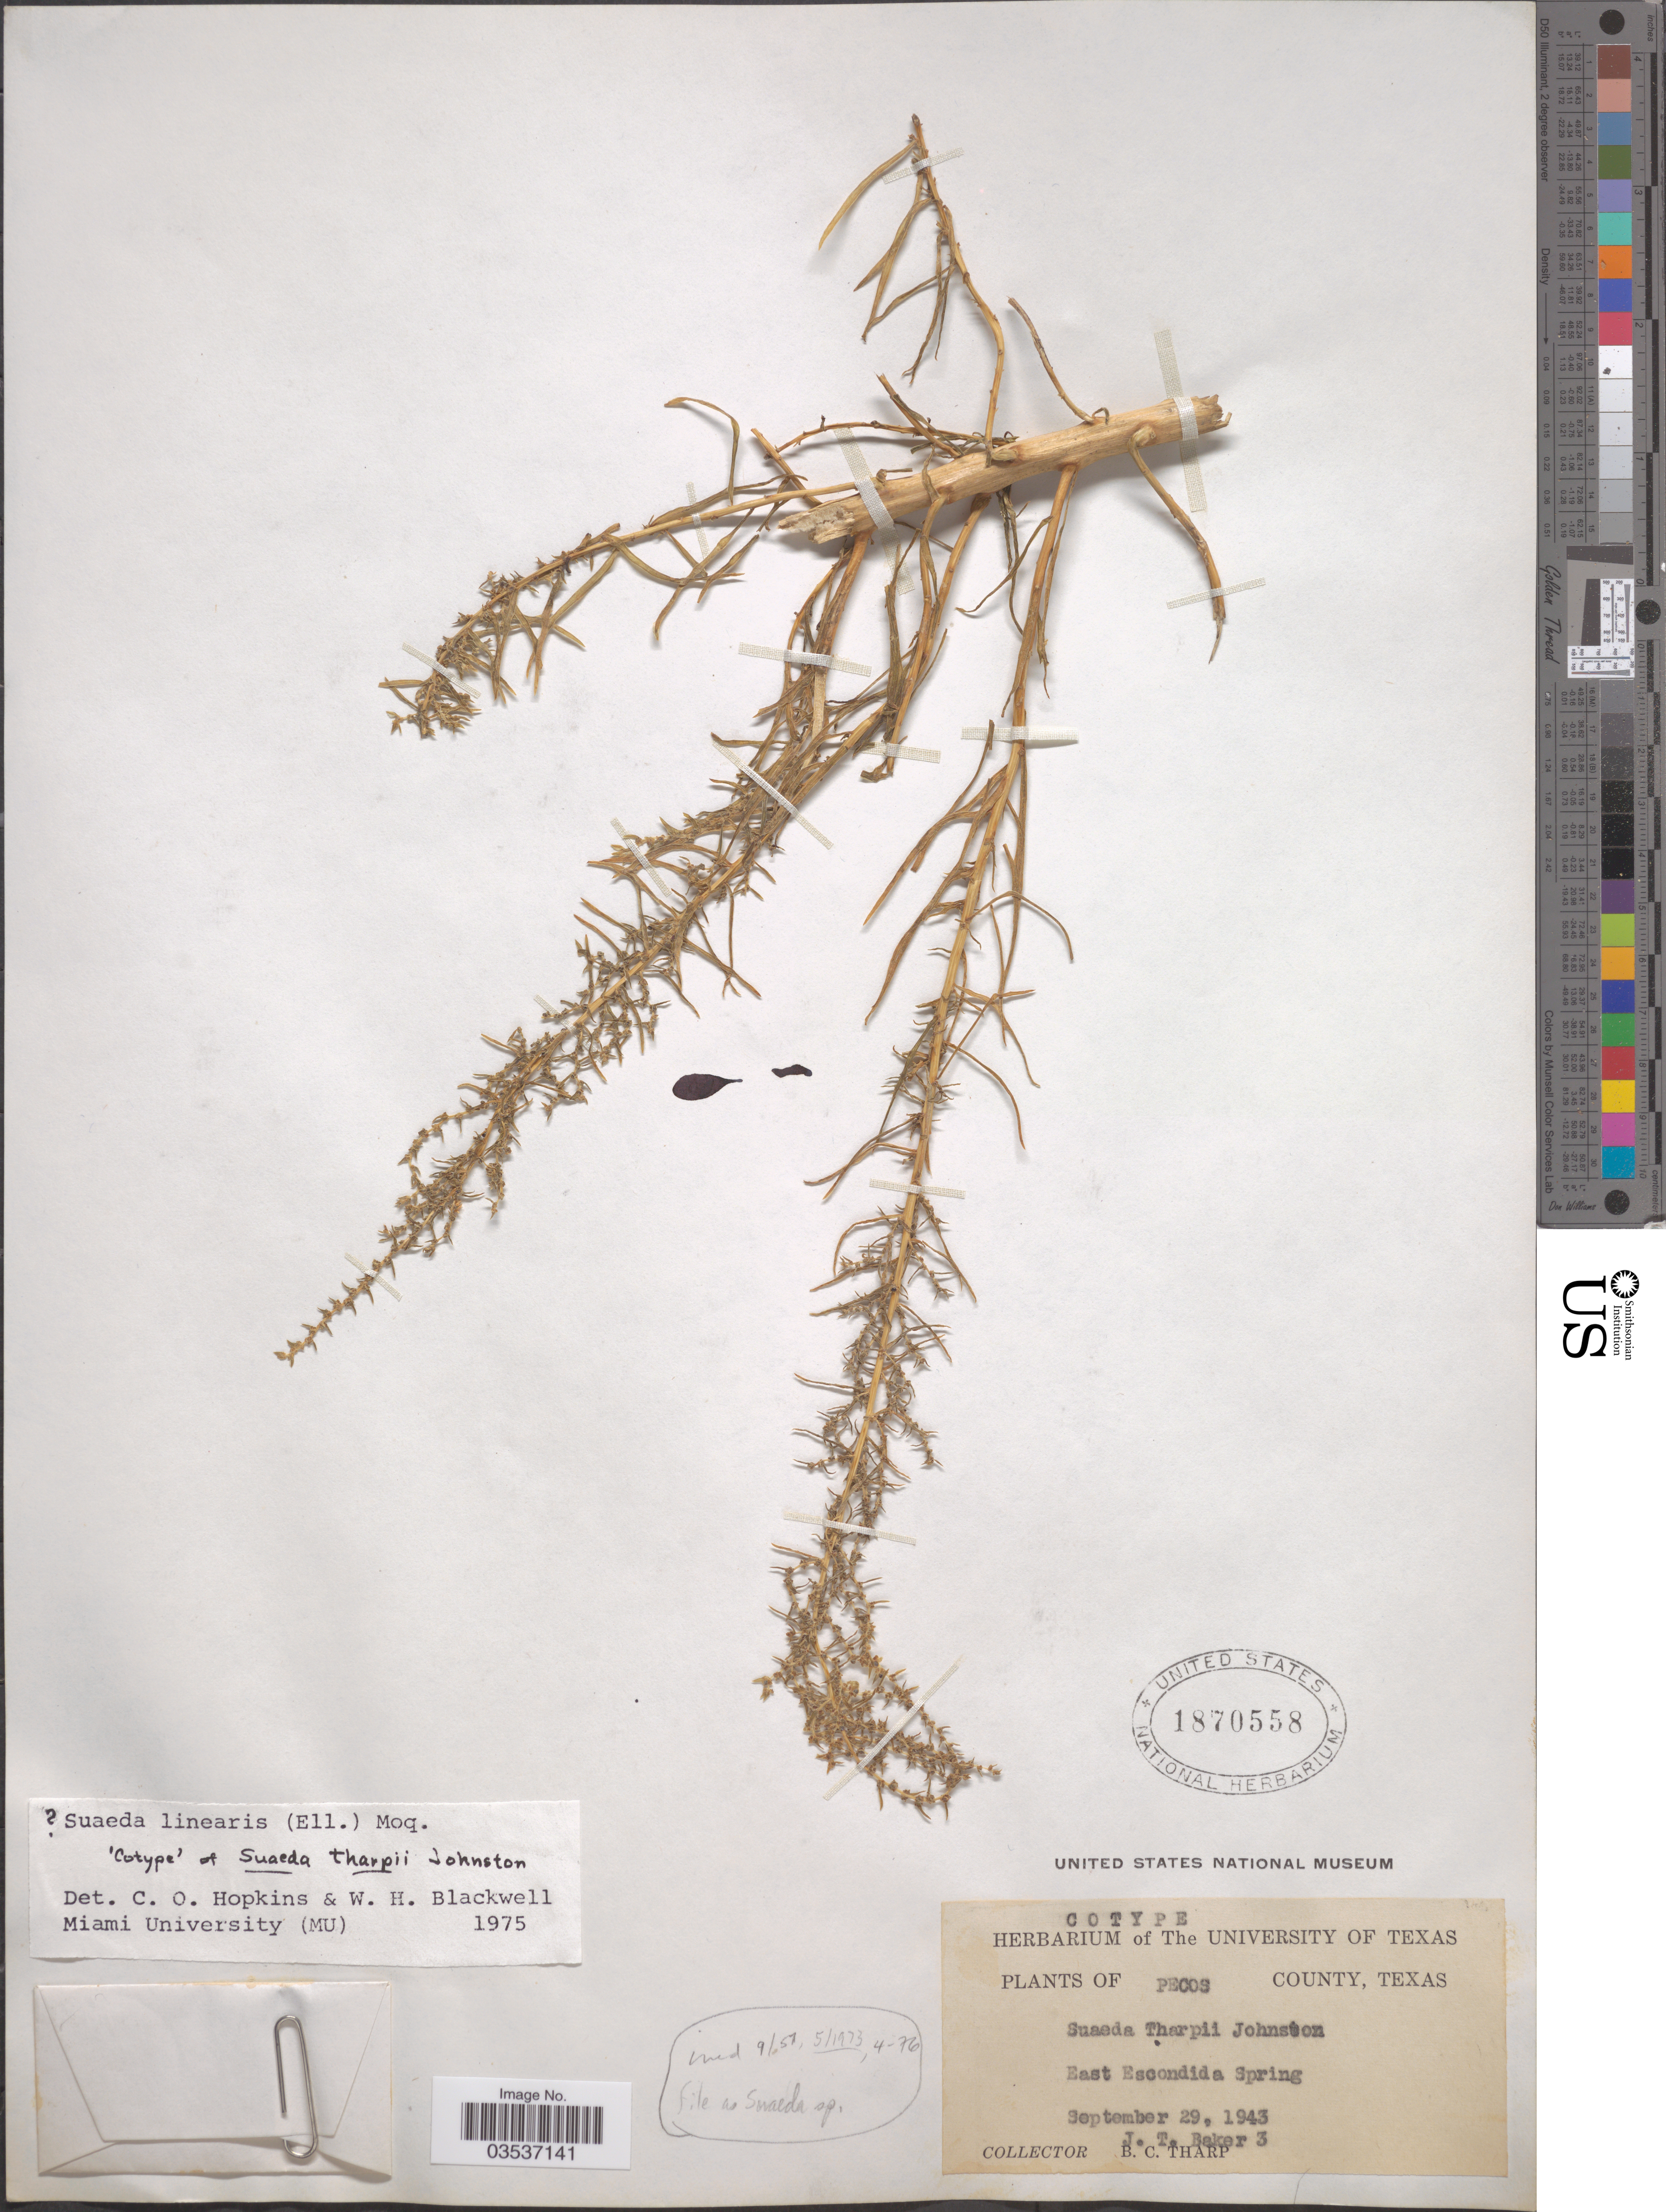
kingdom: Plantae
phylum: Tracheophyta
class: Magnoliopsida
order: Caryophyllales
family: Amaranthaceae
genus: Suaeda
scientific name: Suaeda sp.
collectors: J. Baker & B. C. Tharp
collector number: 3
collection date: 1943-09-29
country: United States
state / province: Texas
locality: East Escondida Spring. Pecos County.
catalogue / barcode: US 1870558